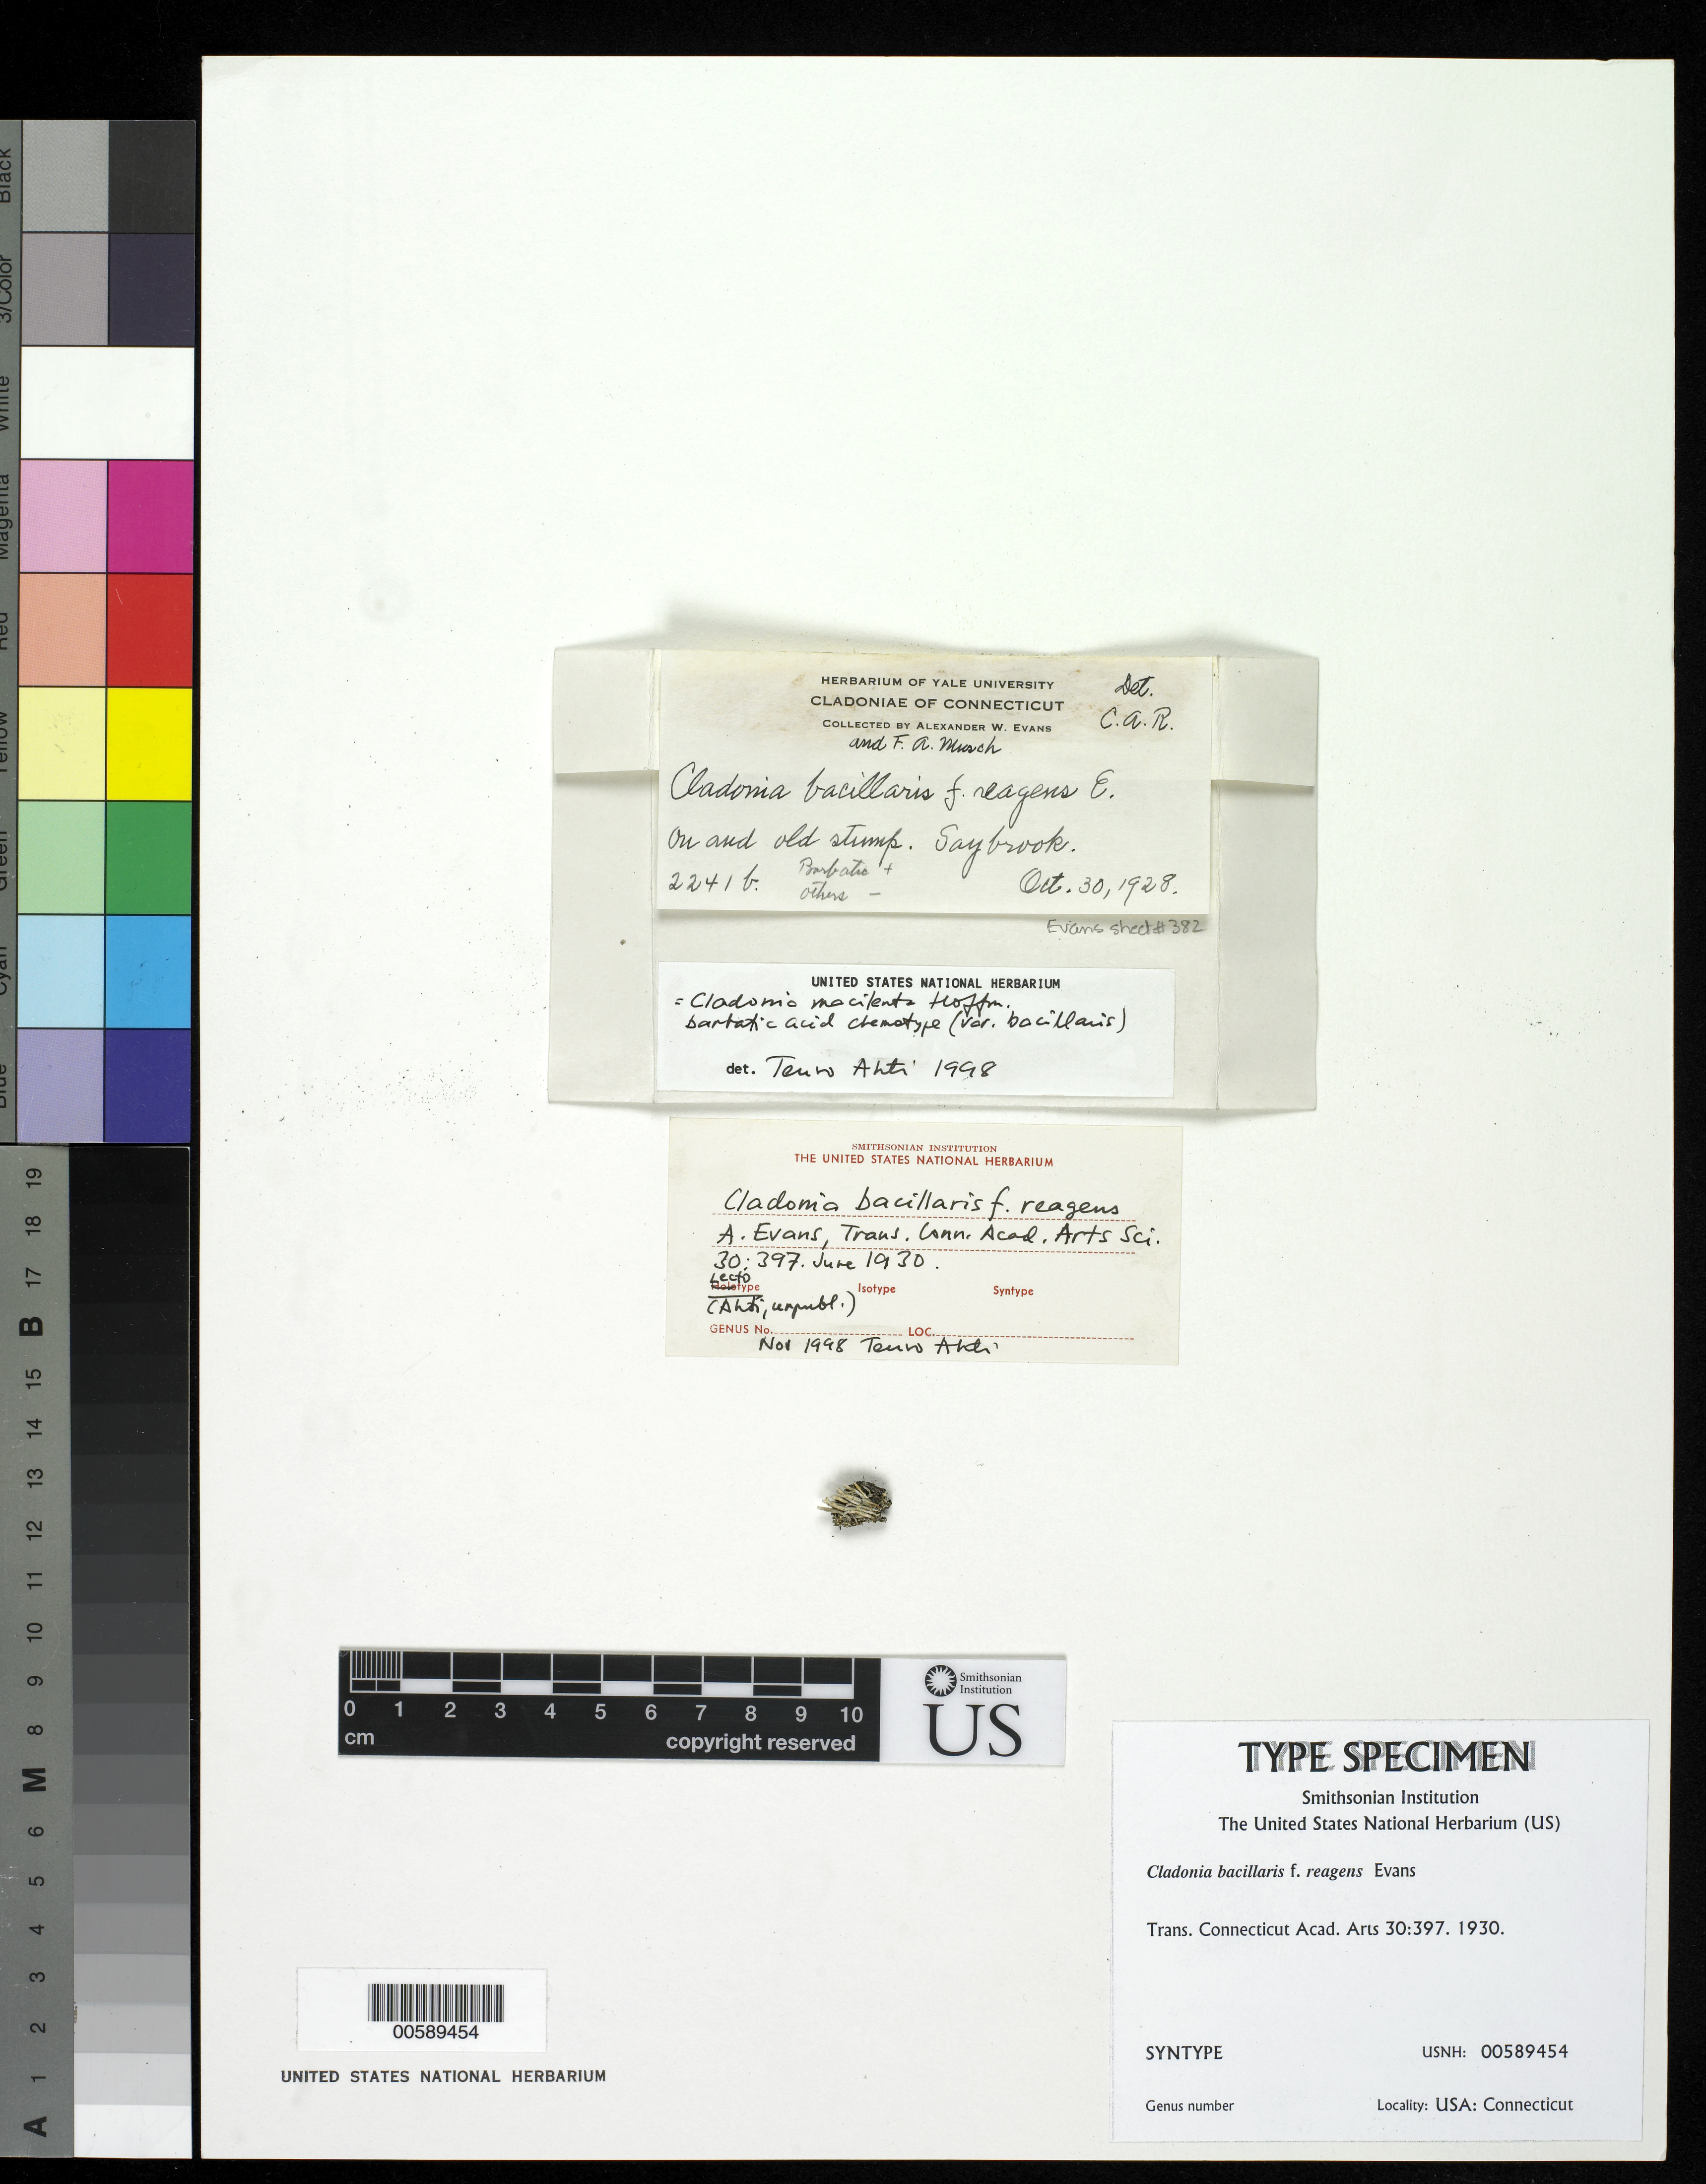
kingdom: Fungi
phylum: Ascomycota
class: Lecanoromycetes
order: Lecanorales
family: Cladoniaceae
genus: Cladonia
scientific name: Cladonia bacillaris f. reagens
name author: A. Evans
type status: Syntype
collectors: A. W. Evans & F. Musch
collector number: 2241 b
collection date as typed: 30 Oct 1928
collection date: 1928-10-30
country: United States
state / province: Connecticut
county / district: Middlesex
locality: Saybrook.